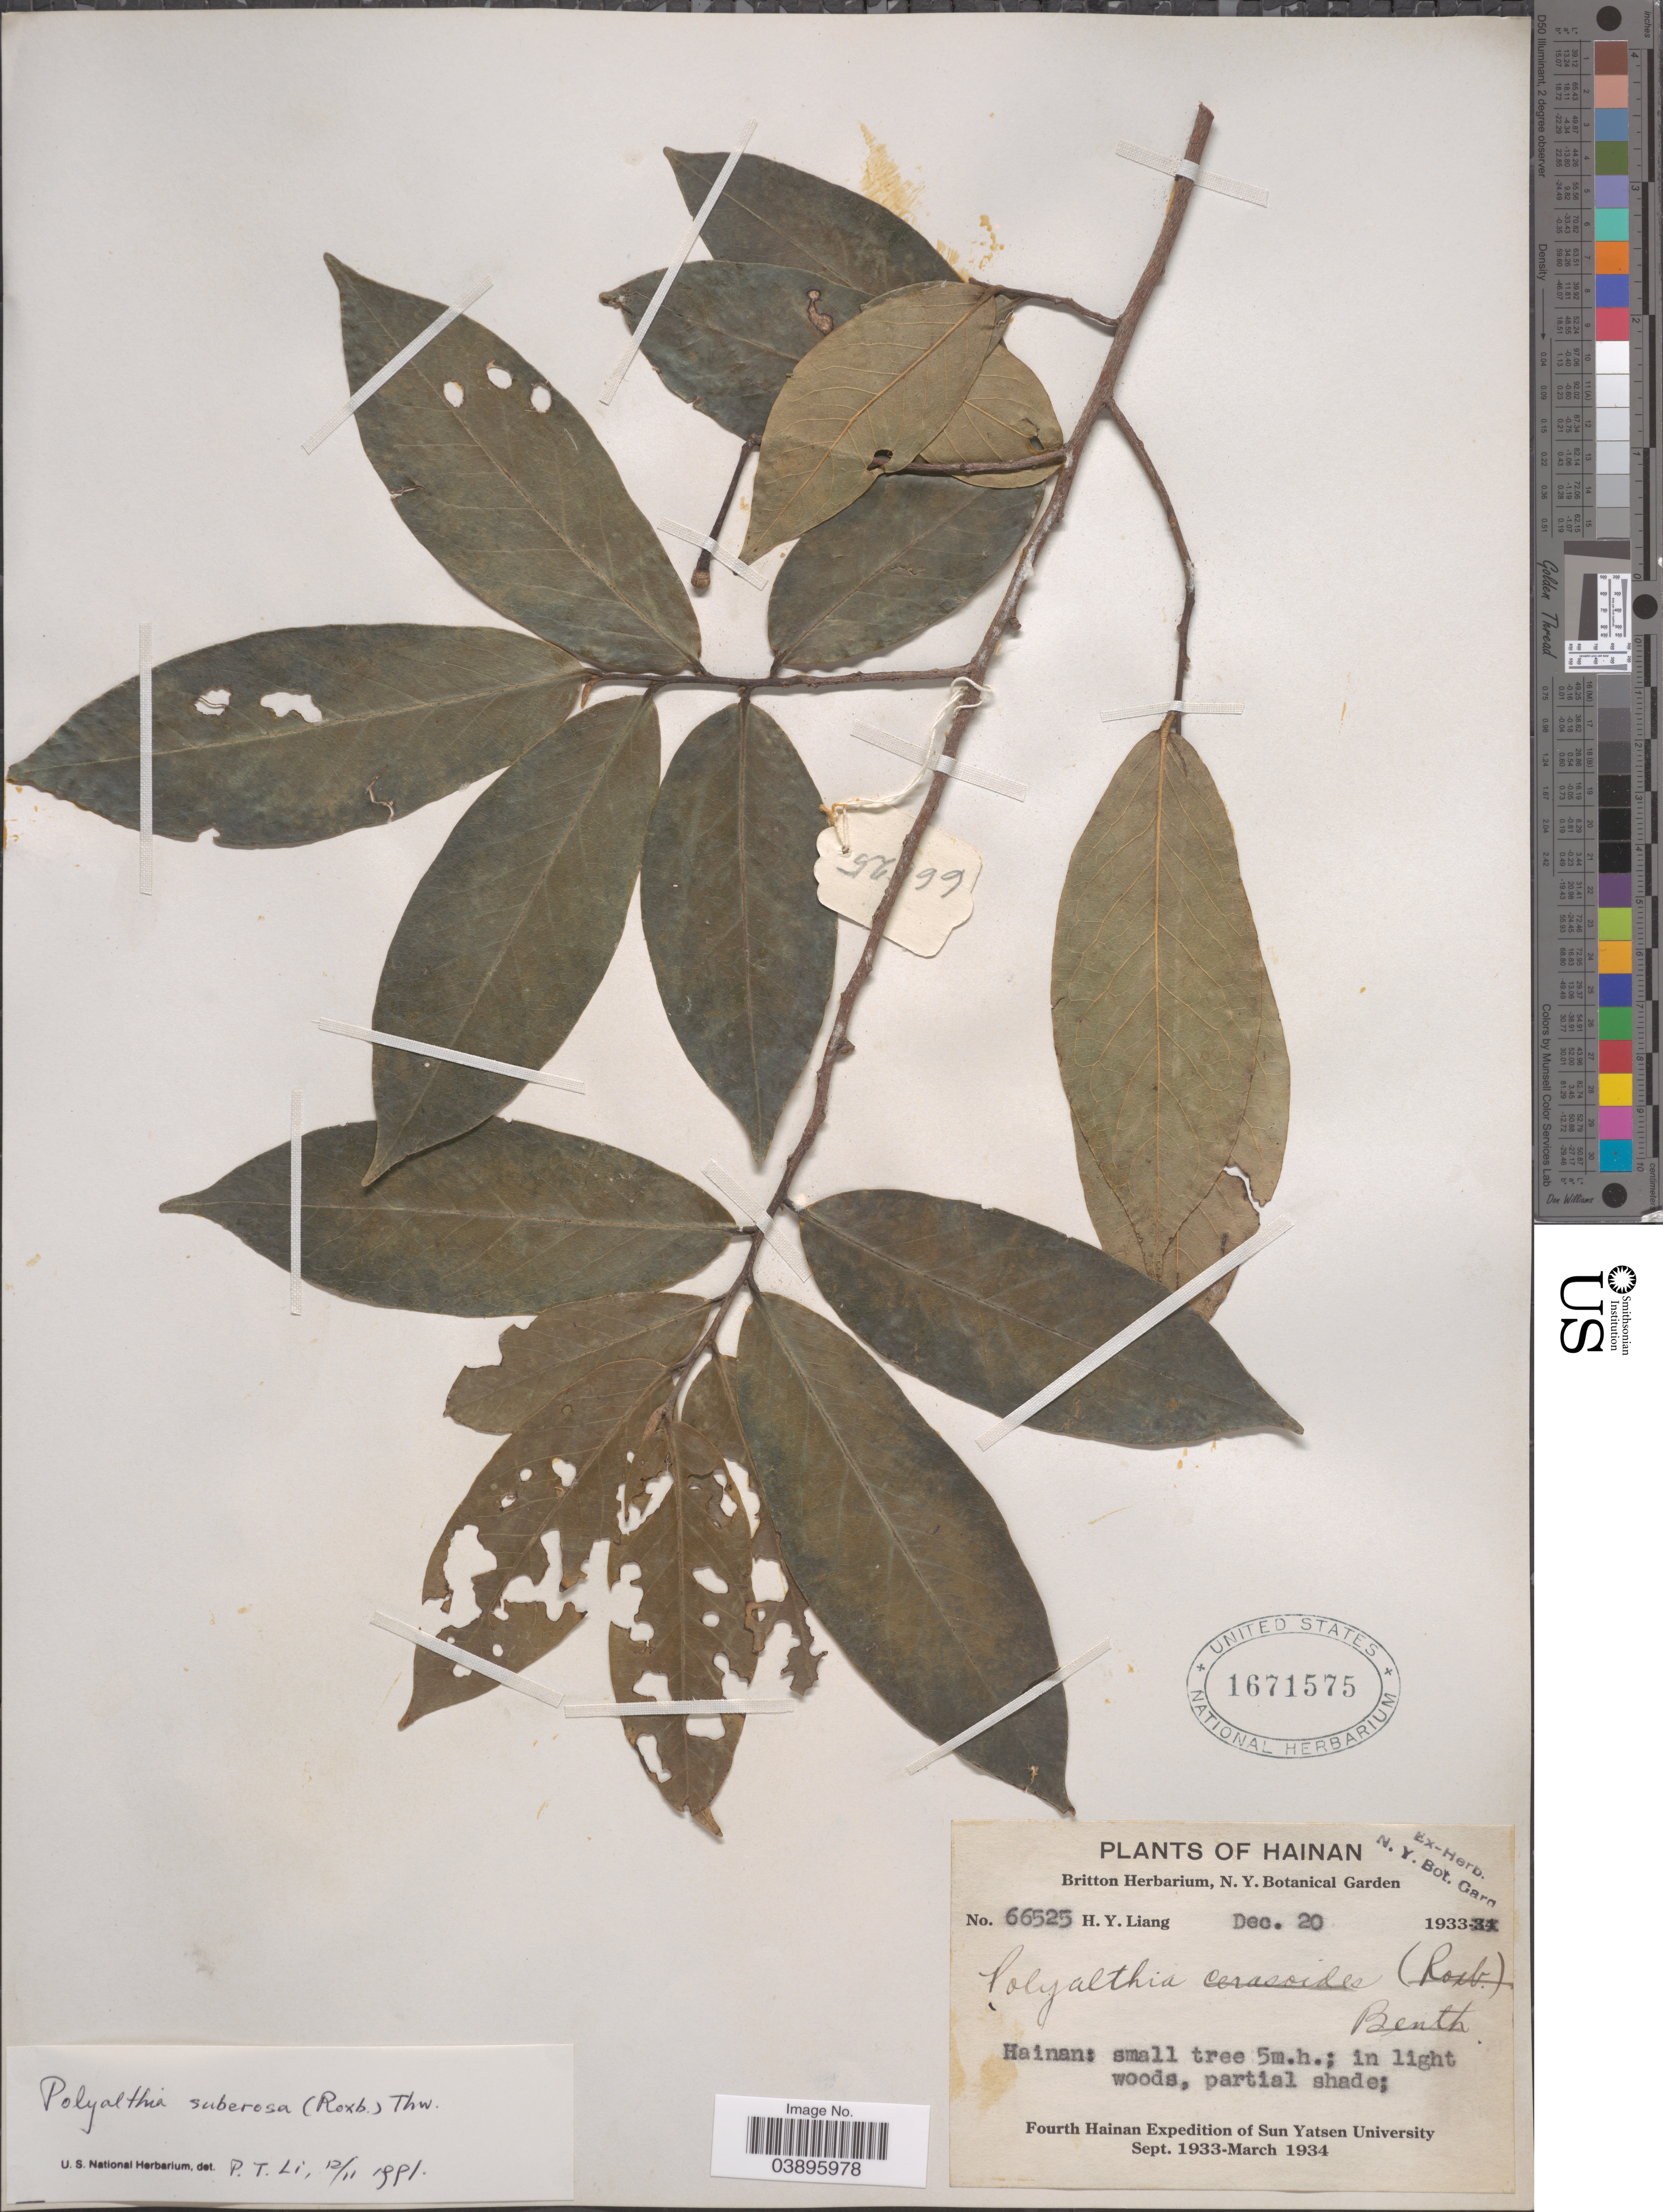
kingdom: Plantae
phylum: Tracheophyta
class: Magnoliopsida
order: Magnoliales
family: Annonaceae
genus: Polyalthia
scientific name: Polyalthia suberosa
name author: (Roxb.) Thwaites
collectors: H. Y. Liang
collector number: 66525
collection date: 1933-12-20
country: China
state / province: Hainan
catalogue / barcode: US 1671575